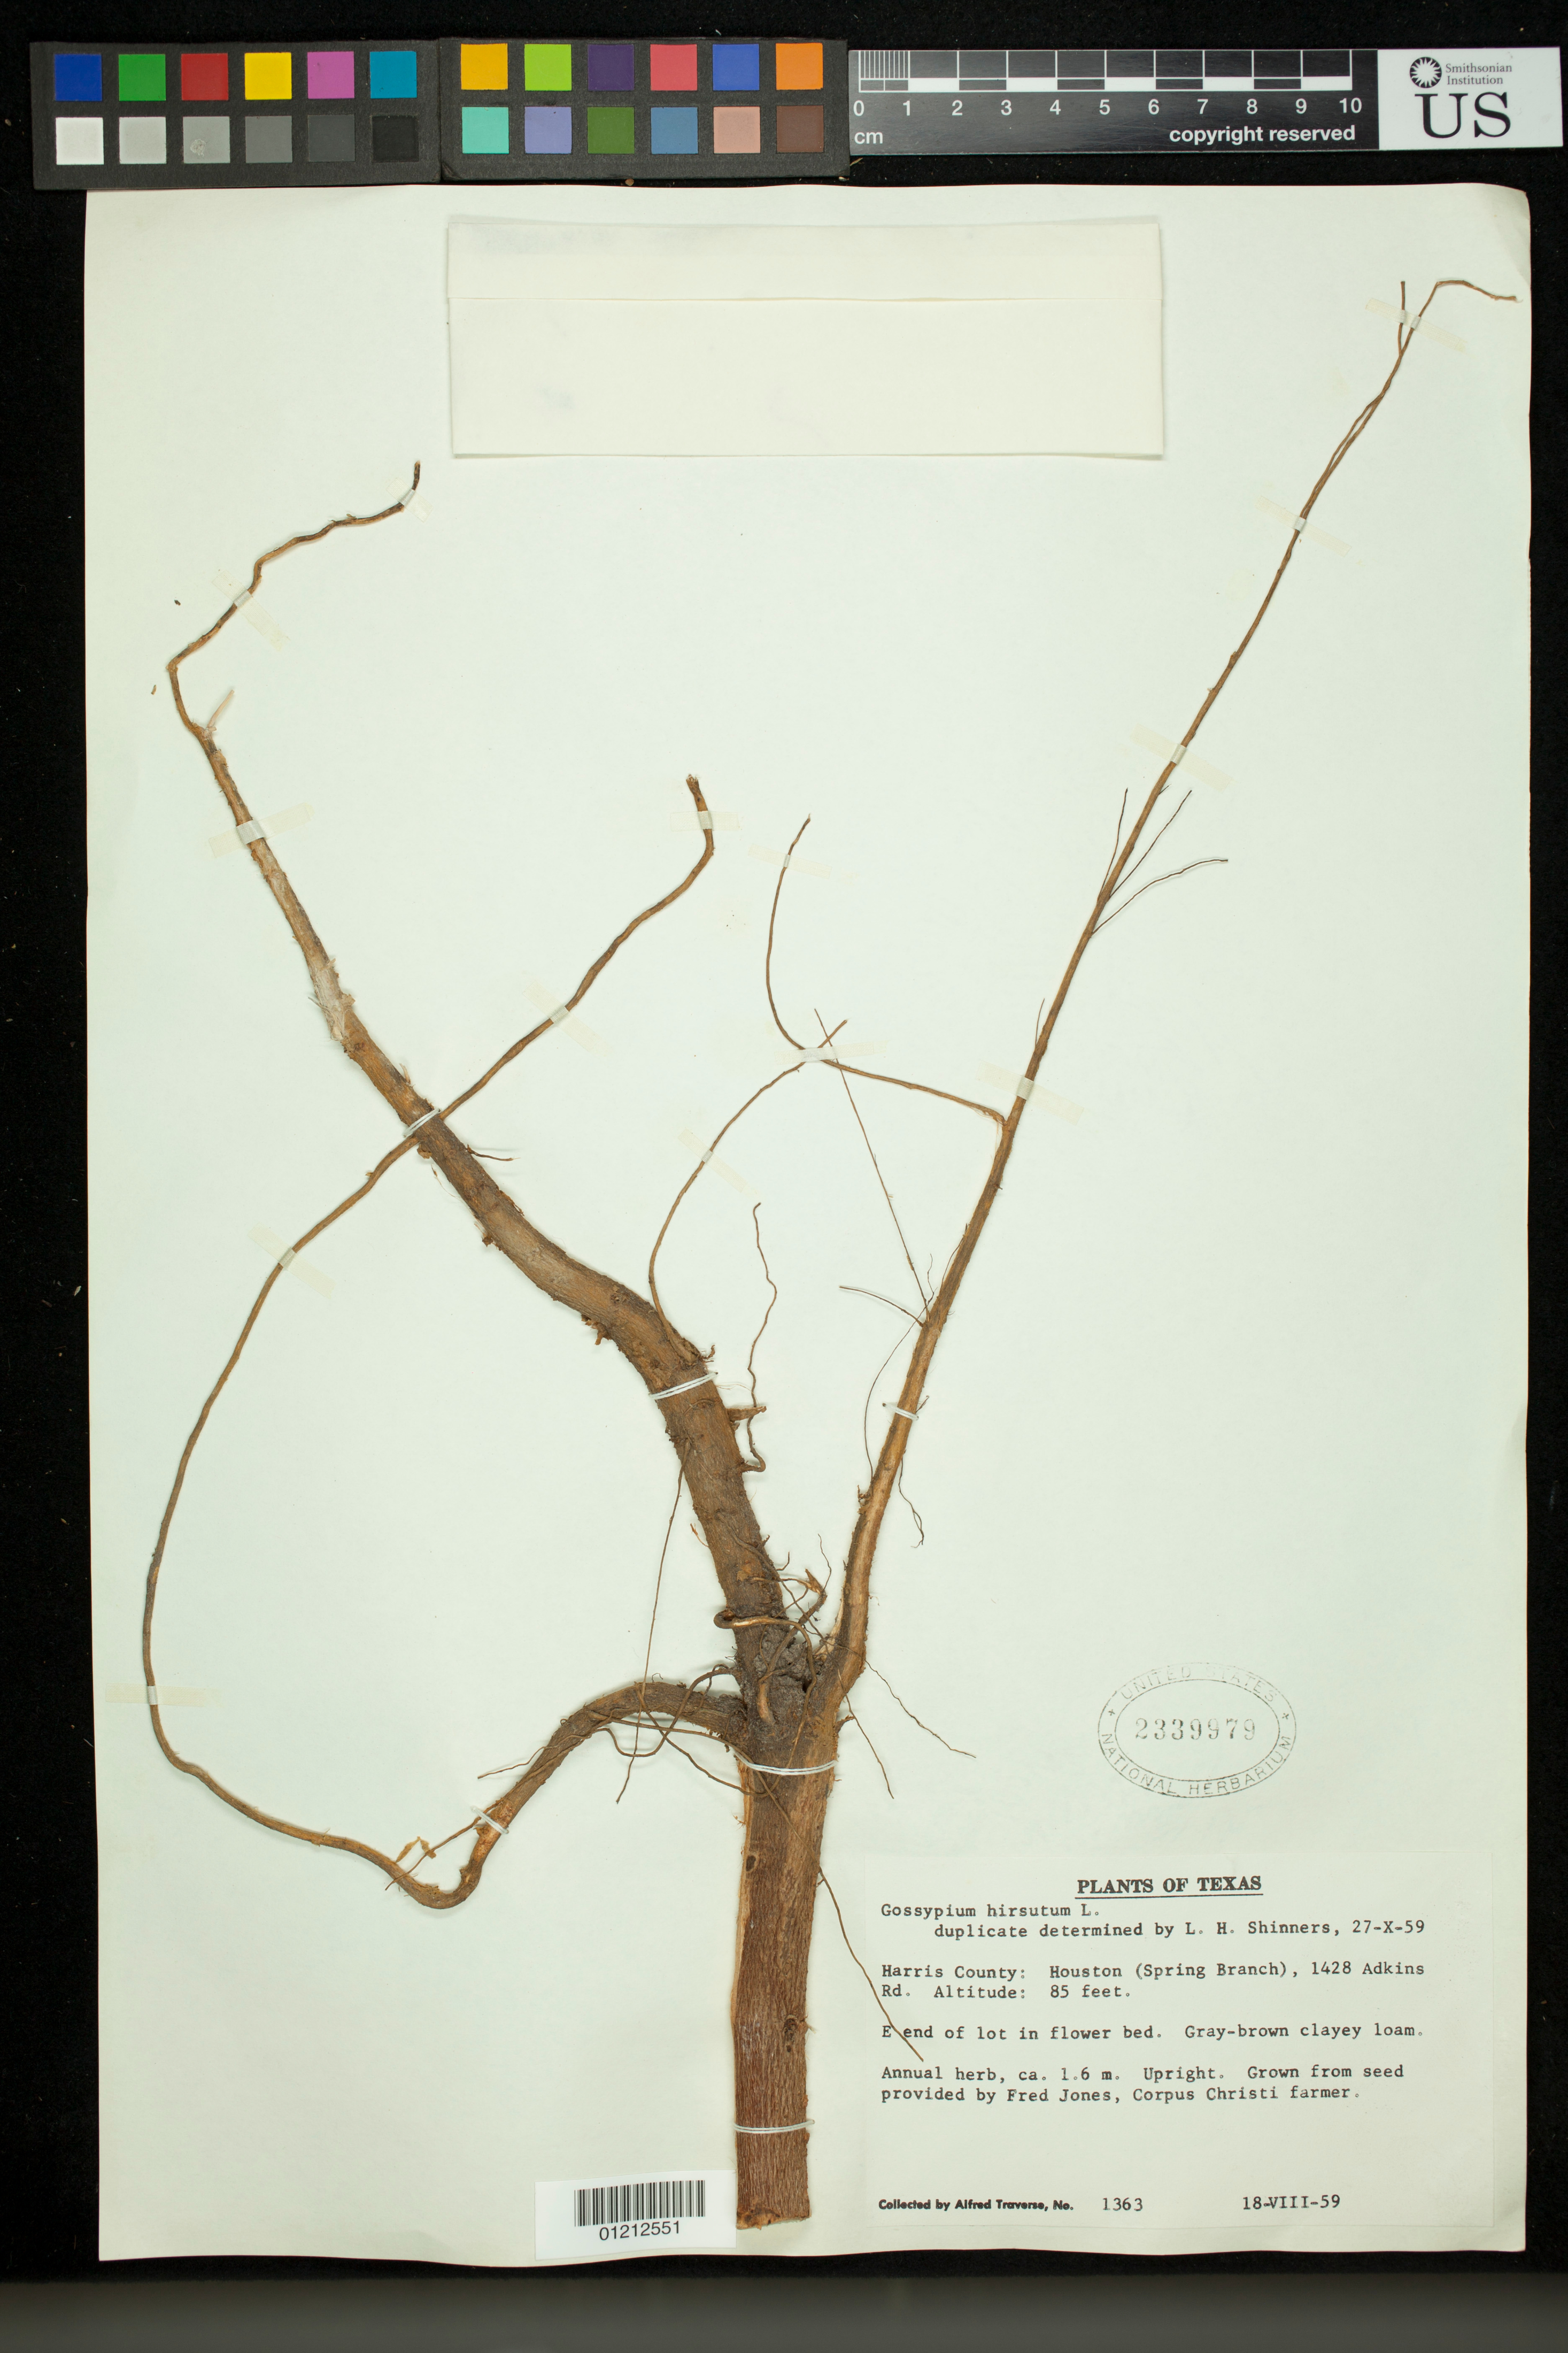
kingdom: Plantae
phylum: Tracheophyta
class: Magnoliopsida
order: Malvales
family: Malvaceae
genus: Gossypium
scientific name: Gossypium hirsutum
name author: L.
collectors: A. Traverse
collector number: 1363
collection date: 1959-08-18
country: United States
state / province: Texas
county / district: Harris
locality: Houston (Spring Branch), 1428 Adkins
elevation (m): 26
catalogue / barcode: US 2339979